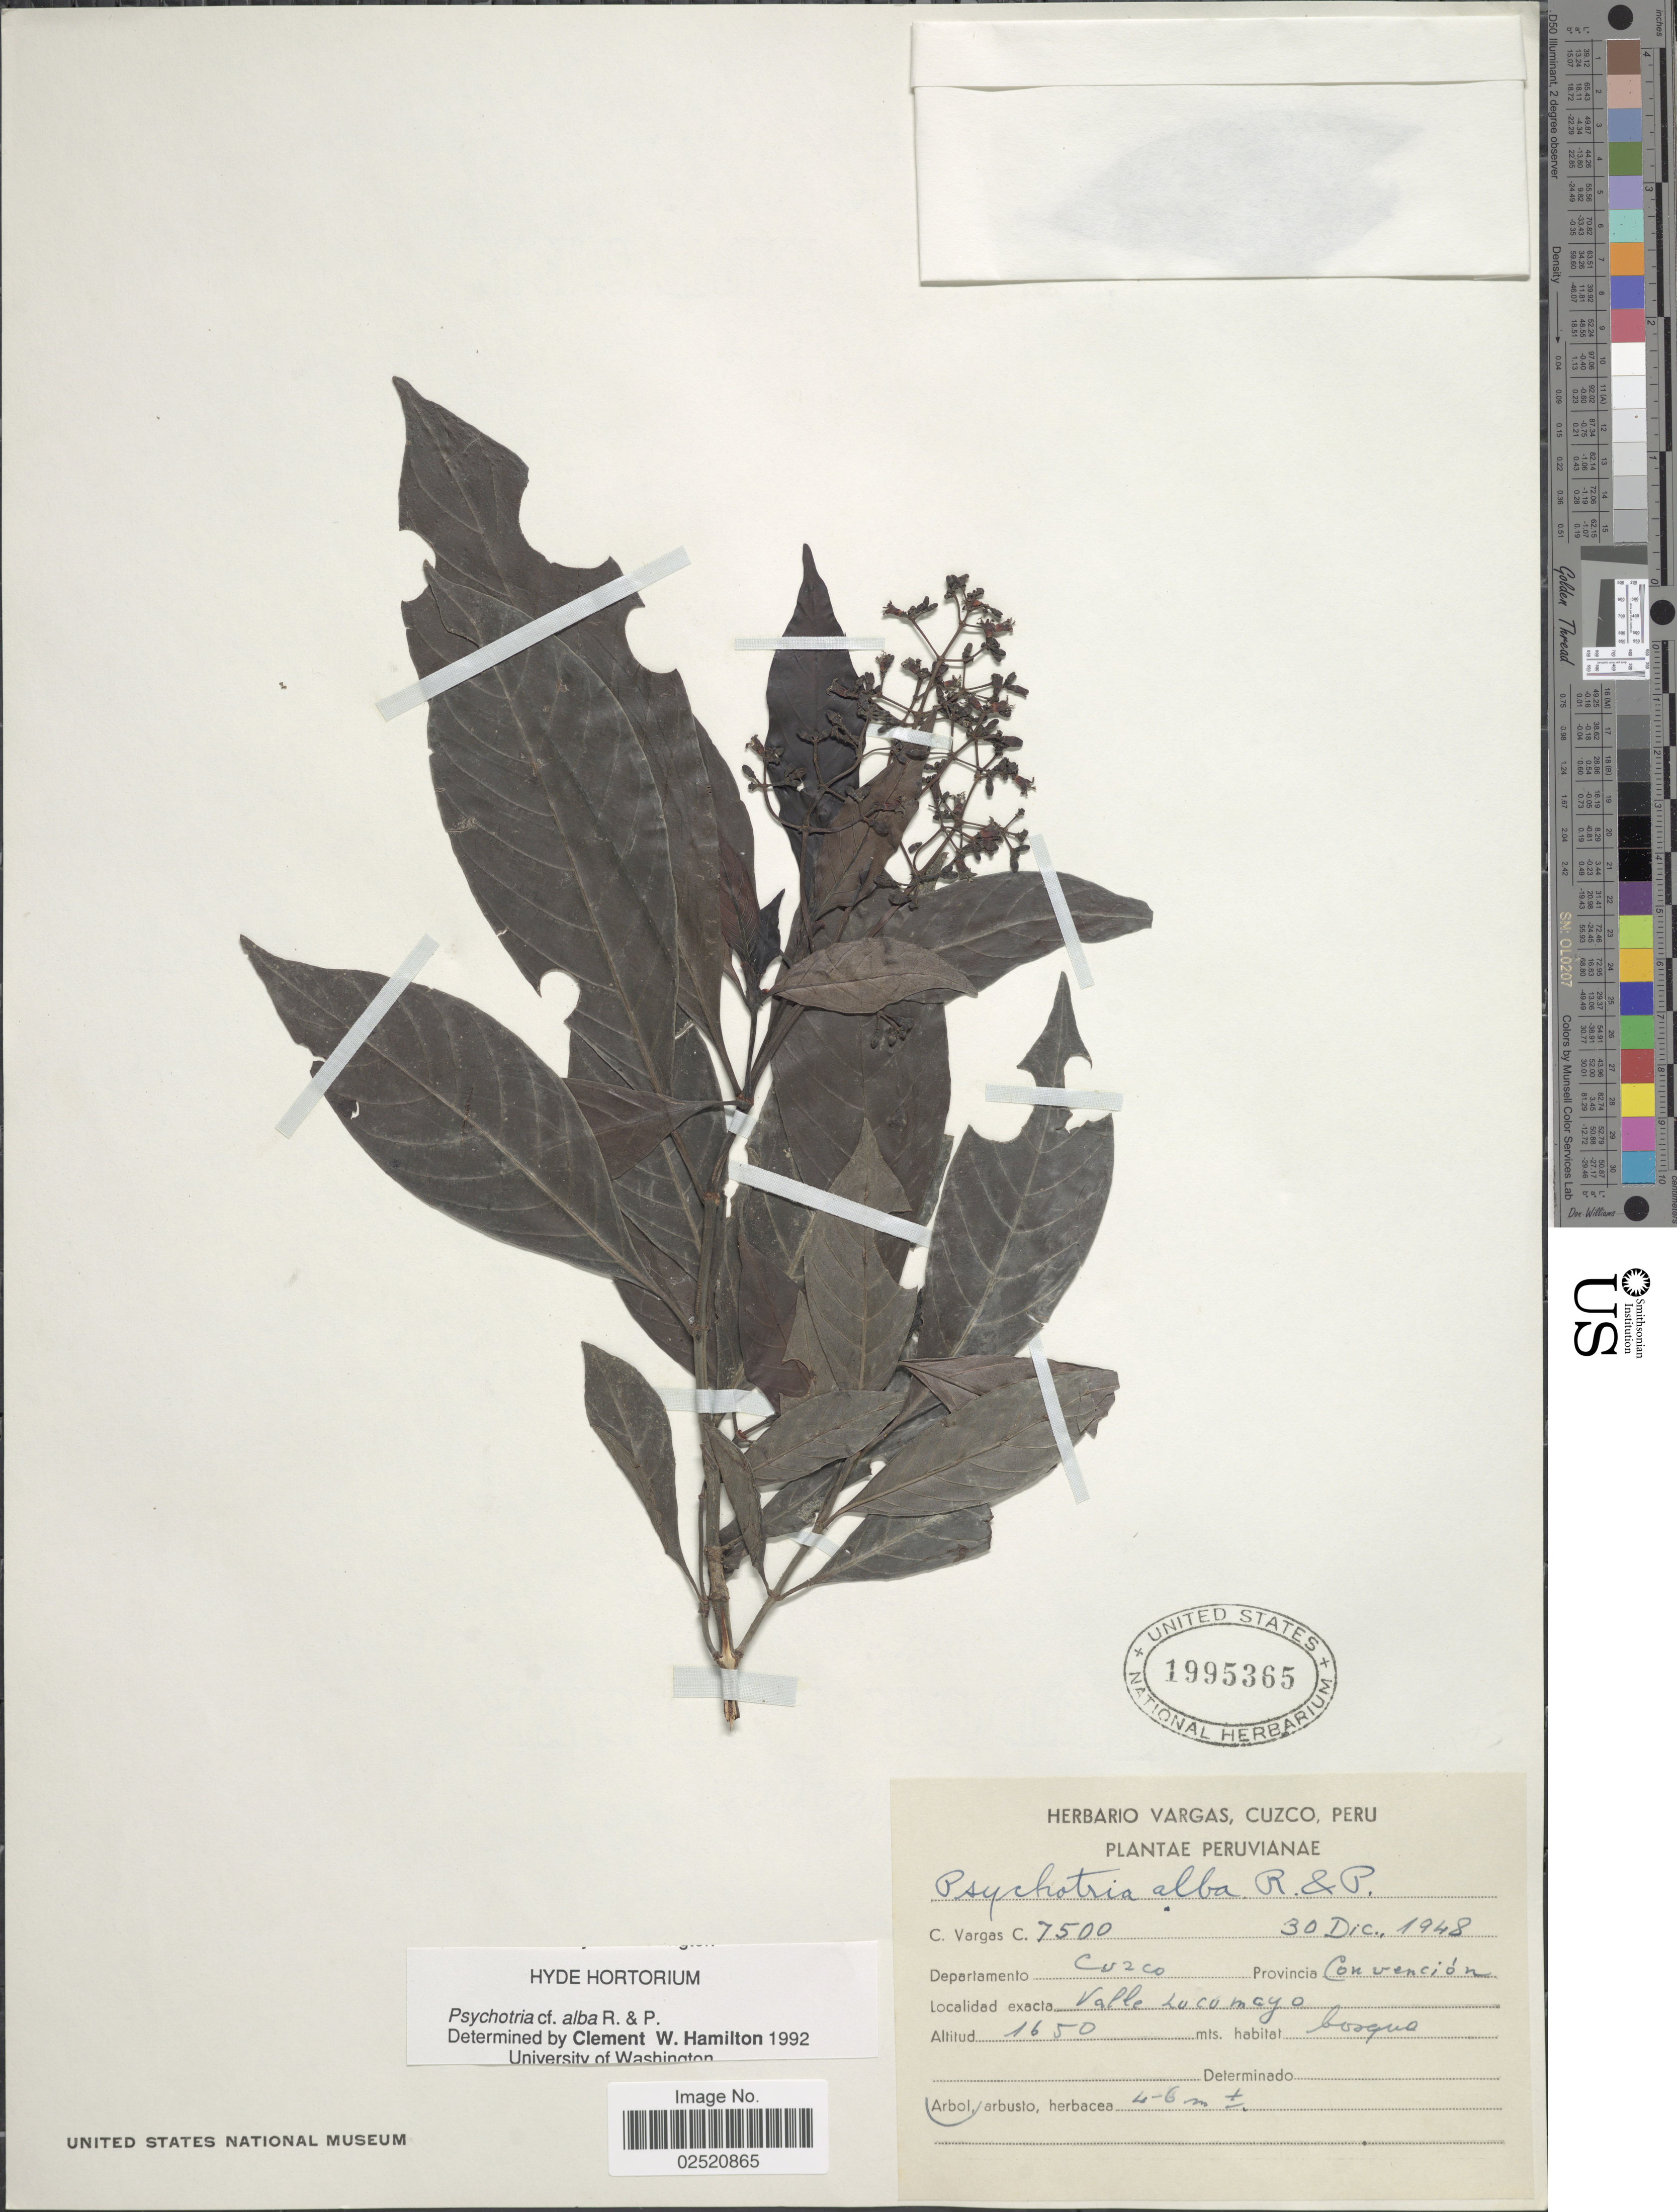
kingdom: Plantae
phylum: Tracheophyta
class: Magnoliopsida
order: Gentianales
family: Rubiaceae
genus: Psychotria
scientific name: Psychotria alba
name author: Ruiz & Pav.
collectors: C. Vargas Calderón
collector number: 7500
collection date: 1948-12-30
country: Peru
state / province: Cusco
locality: Cuzco, Provincia Convencion, Valle Lucumayo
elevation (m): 1650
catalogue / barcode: US 1995365